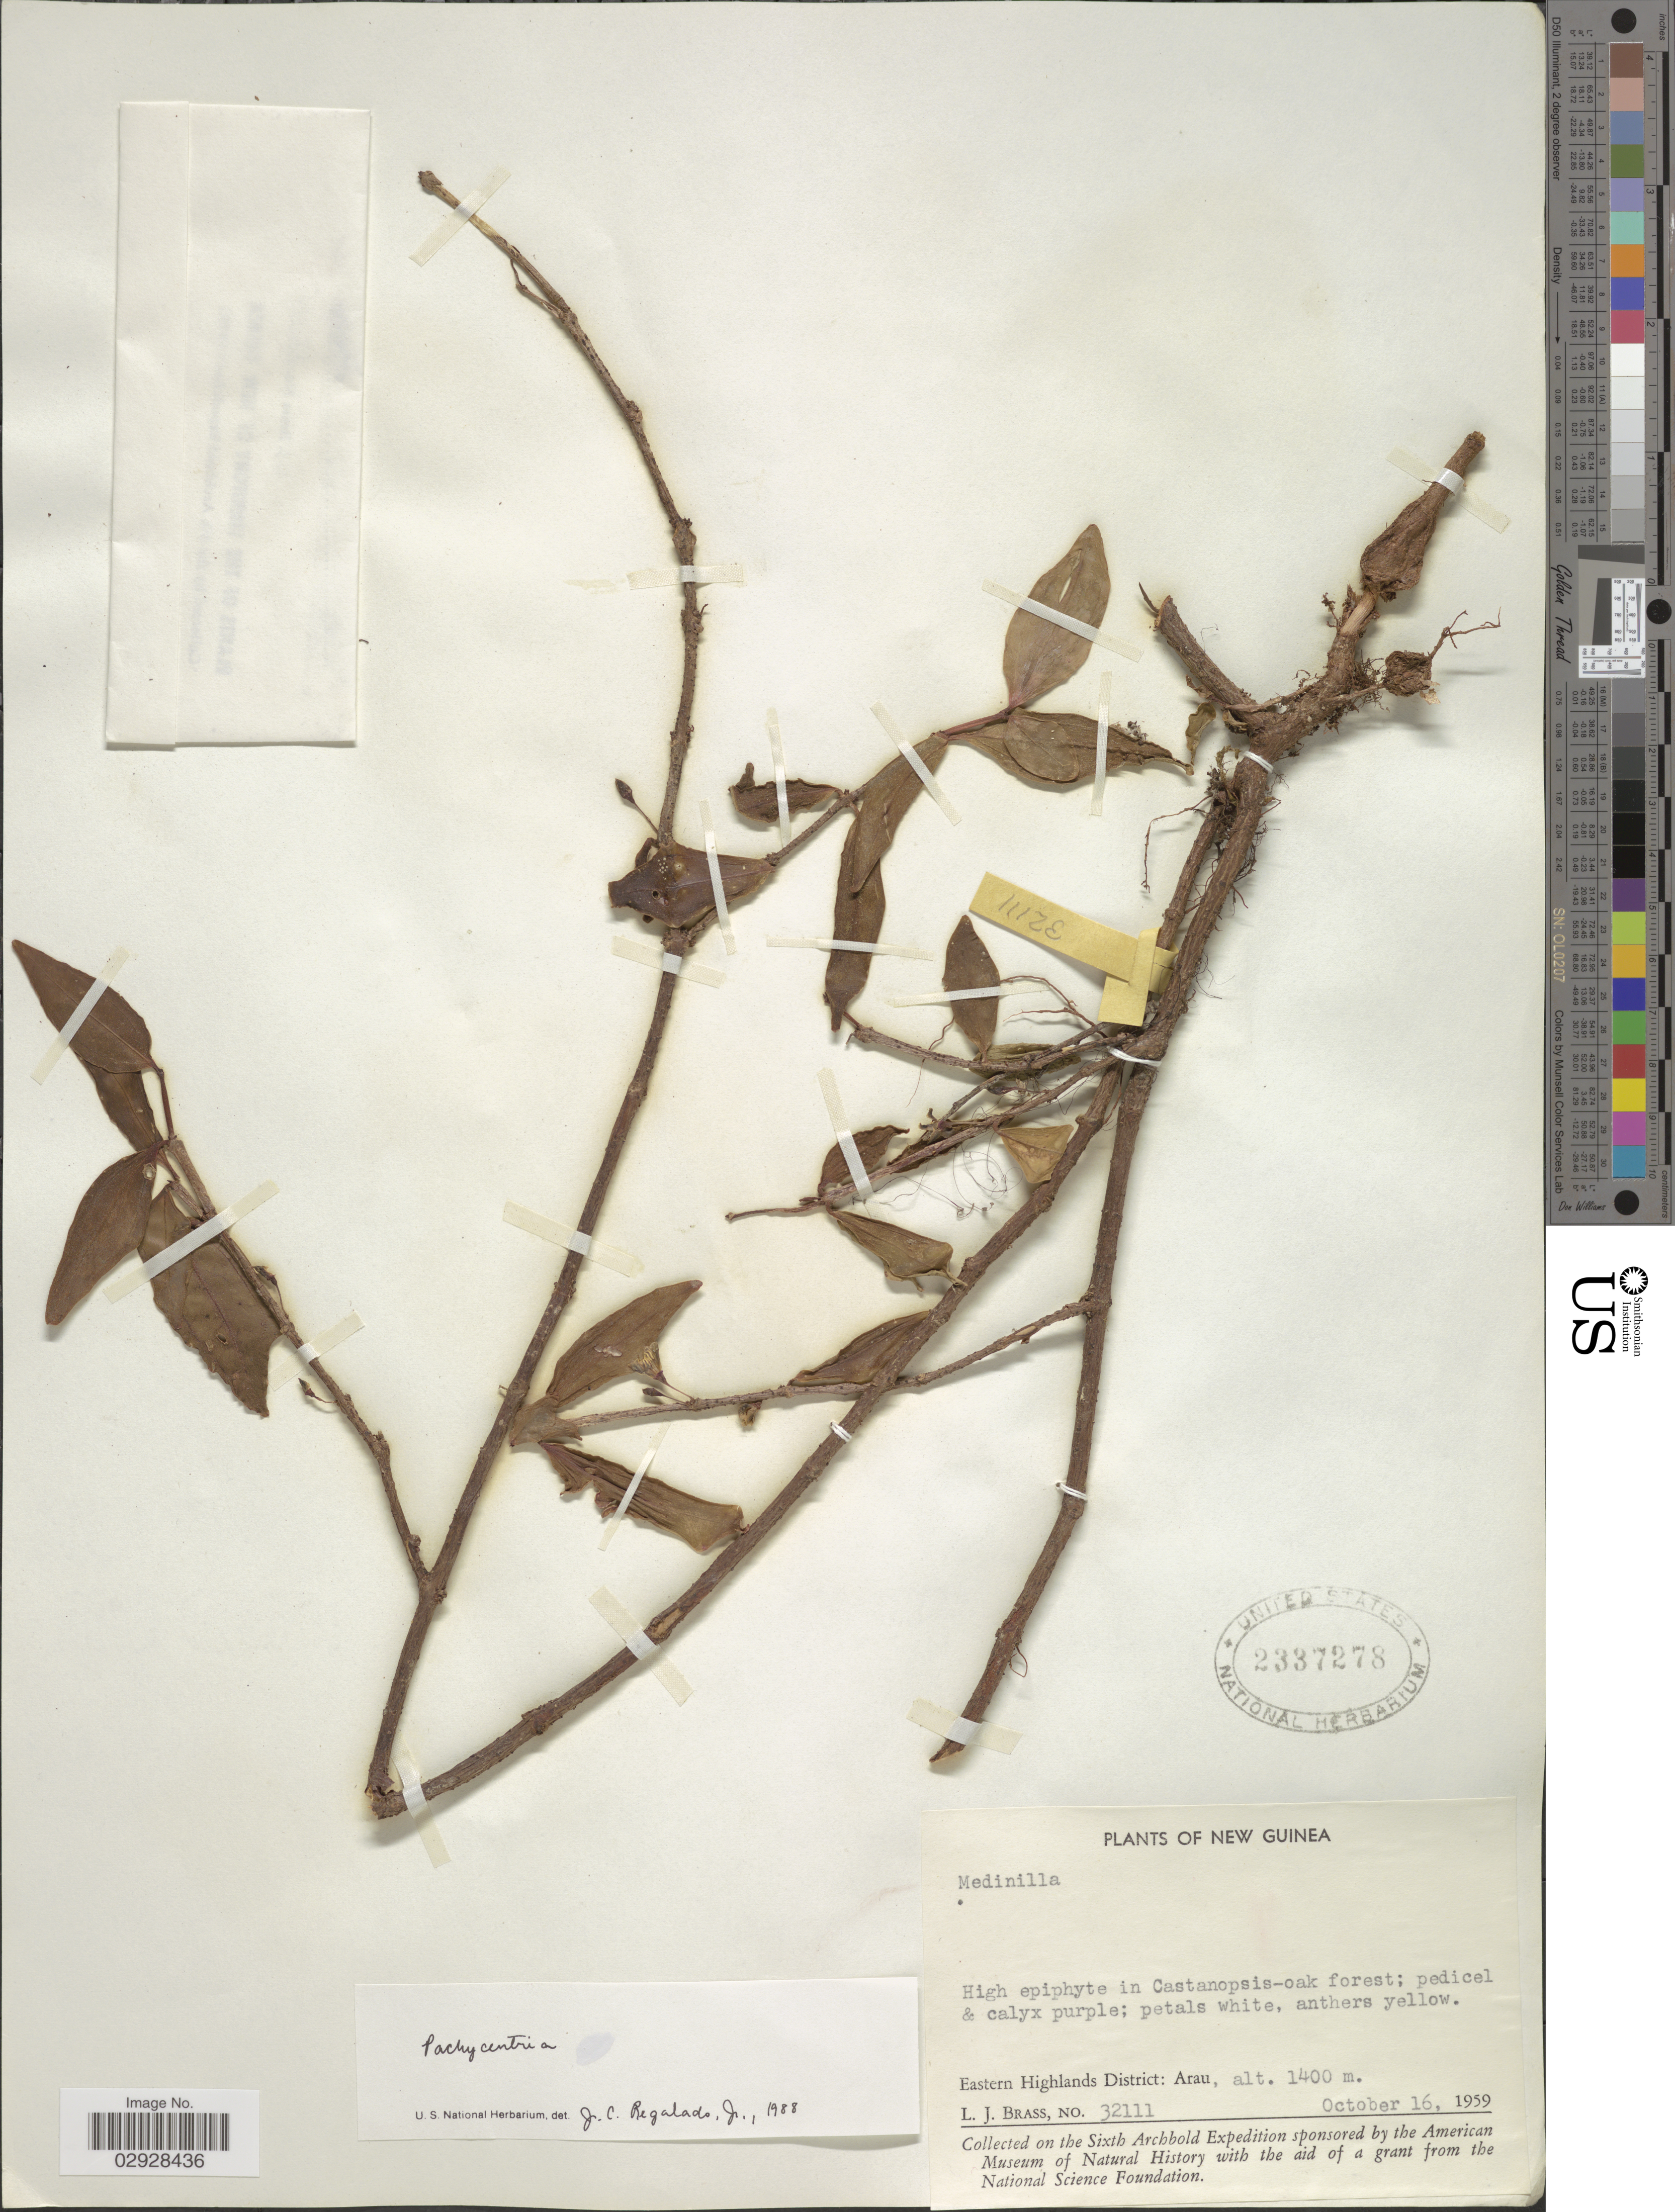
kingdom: Plantae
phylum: Tracheophyta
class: Magnoliopsida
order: Myrtales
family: Melastomataceae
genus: Pachycentria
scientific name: Pachycentria sp.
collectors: L. J. Brass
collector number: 32111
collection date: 1959-10-16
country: Papua New Guinea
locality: New Guinea. Eastern Highlands District: Arau.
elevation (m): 1400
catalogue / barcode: US 2337278